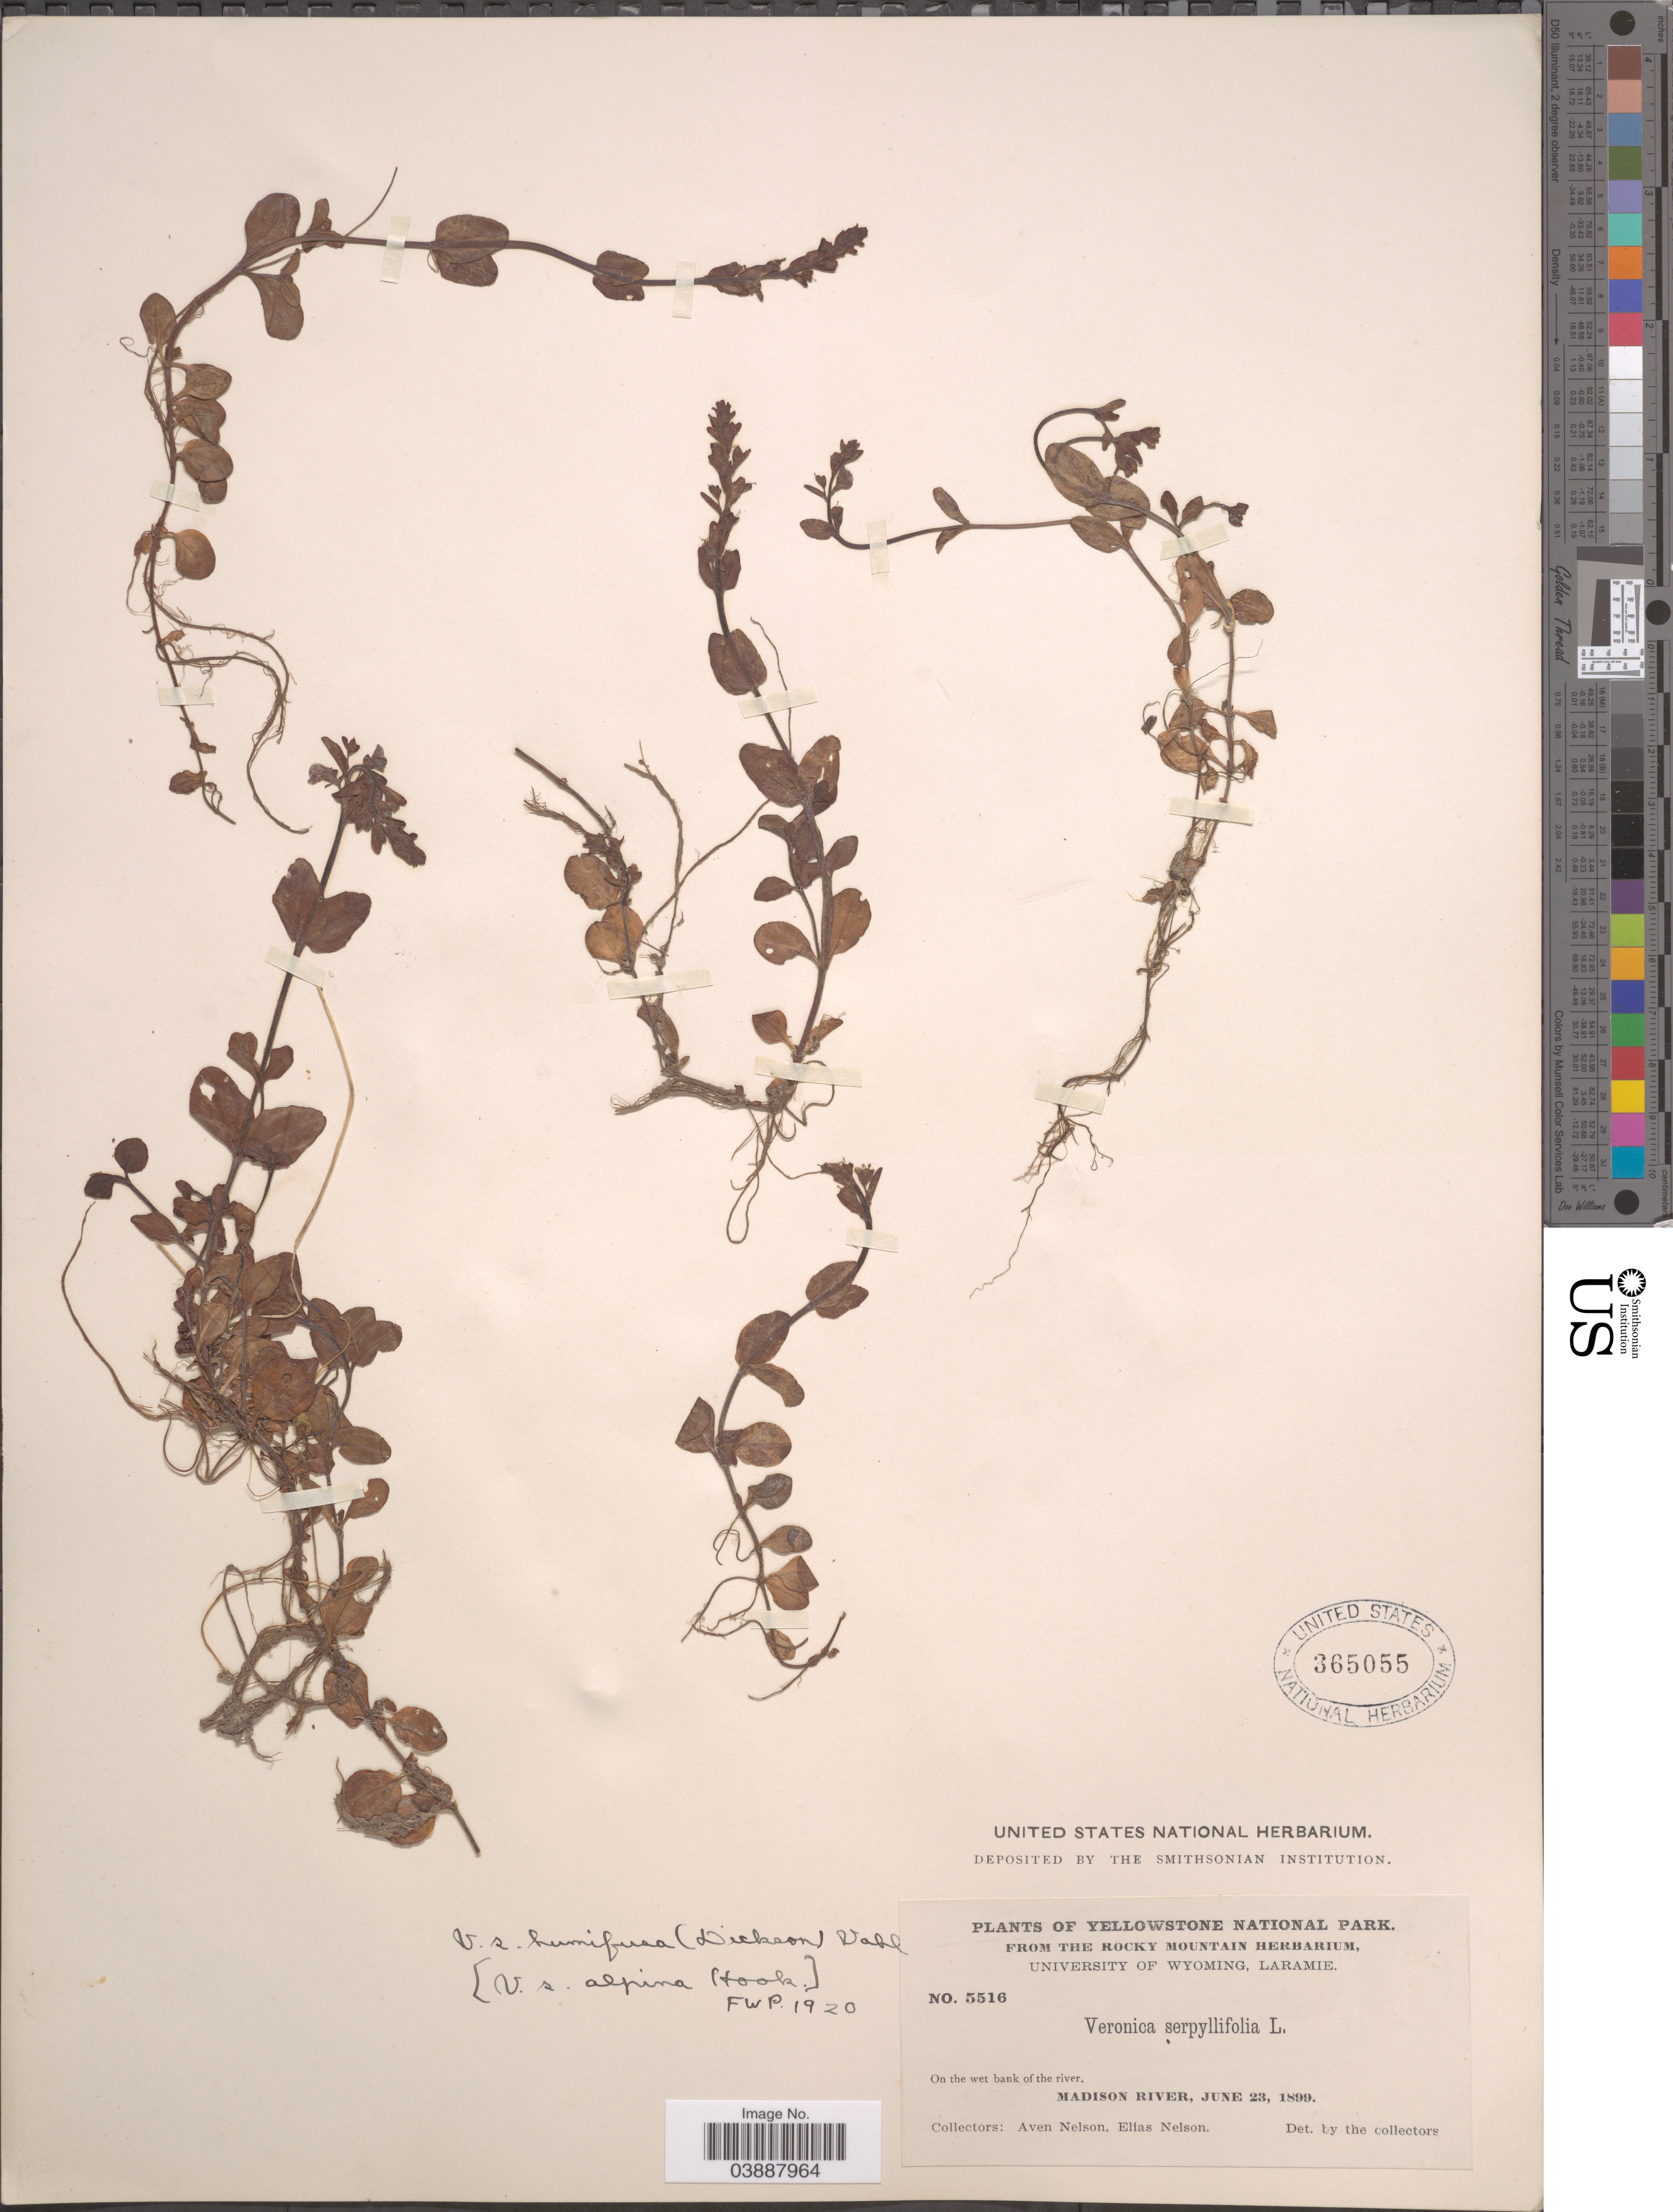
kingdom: Plantae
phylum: Tracheophyta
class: Magnoliopsida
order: Lamiales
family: Plantaginaceae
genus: Veronica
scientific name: Veronica serpyllifolia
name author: L.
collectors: A. Nelson & E. Nelson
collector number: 5516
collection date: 1899-06-23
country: United States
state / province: Wyoming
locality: Yellowstone National Park. On the wet bank of the river. Madison River.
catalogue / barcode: US 365055